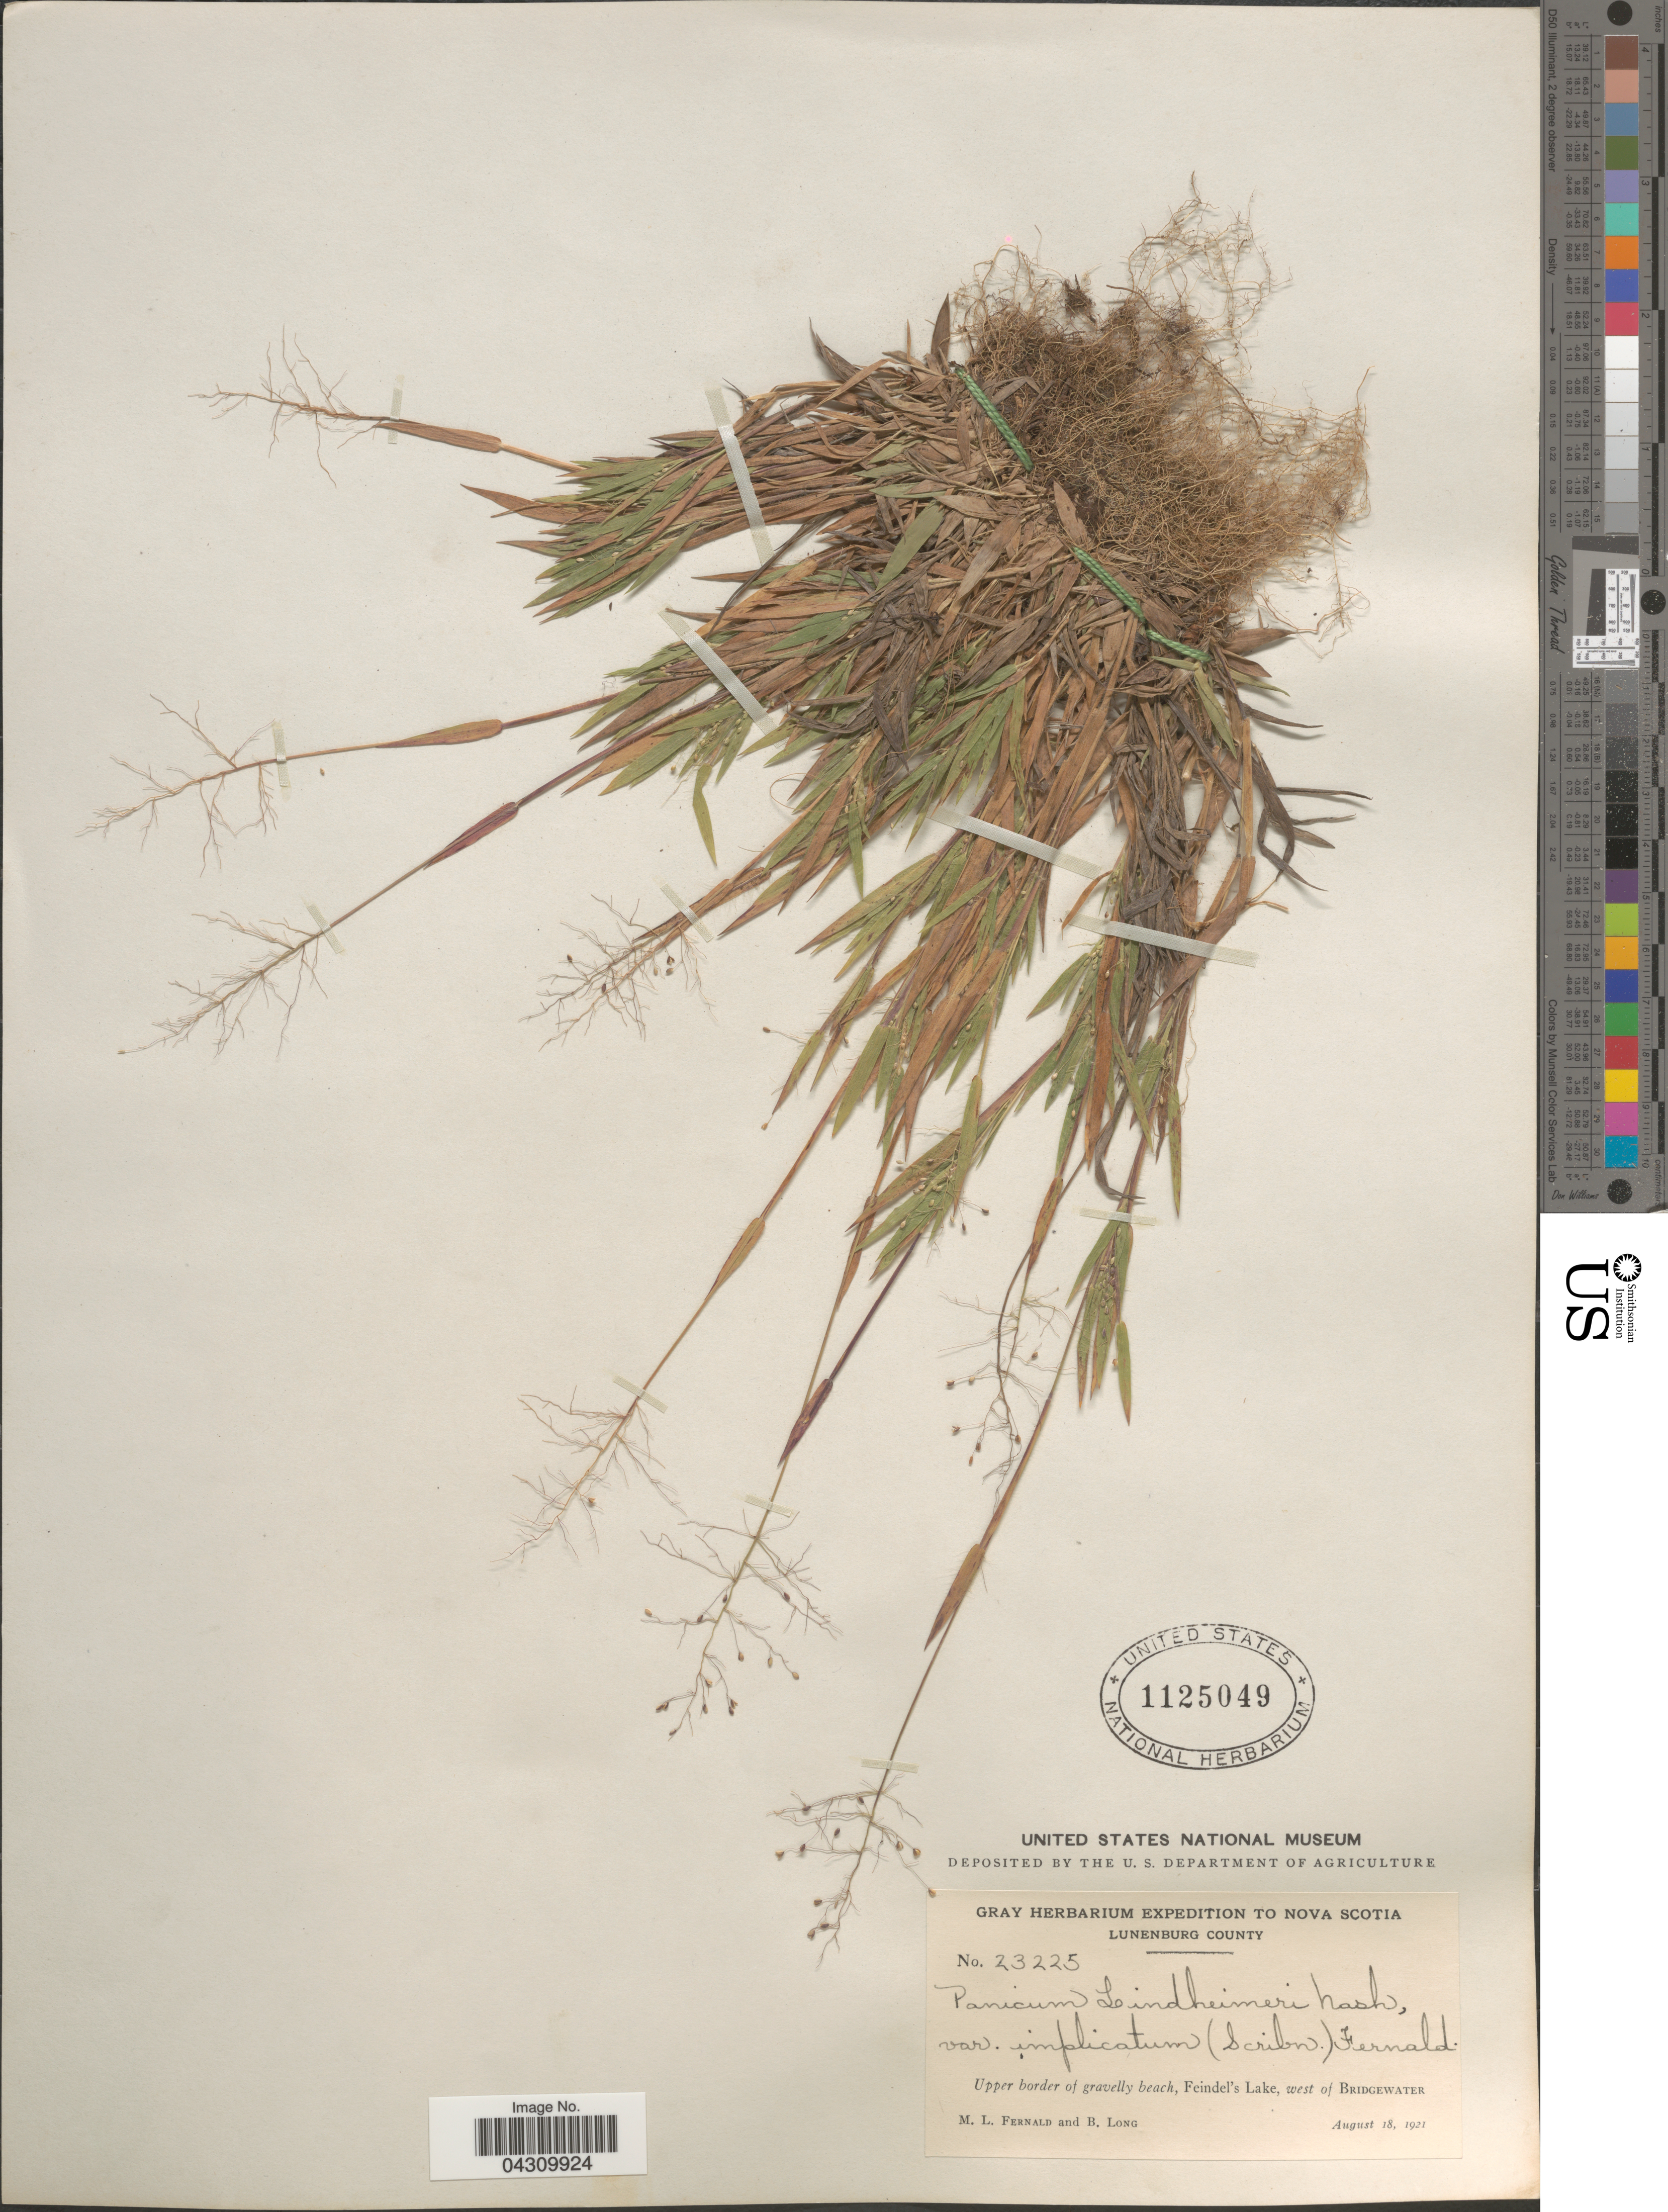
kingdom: Plantae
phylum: Tracheophyta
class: Liliopsida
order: Poales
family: Poaceae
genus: Dichanthelium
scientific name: Dichanthelium acuminatum var. acuminatum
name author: (Sw.) Gould & C.A. Clark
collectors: M. L. Fernald & B. Long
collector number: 23225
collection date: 1921-08-18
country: Canada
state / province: Nova Scotia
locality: Gray Herbarium Expedition to Nova Scotia. Lunenburg County. Upper border of gravelly beach, Feindel's Lake, west of Bridgewater.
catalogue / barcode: US 1125049